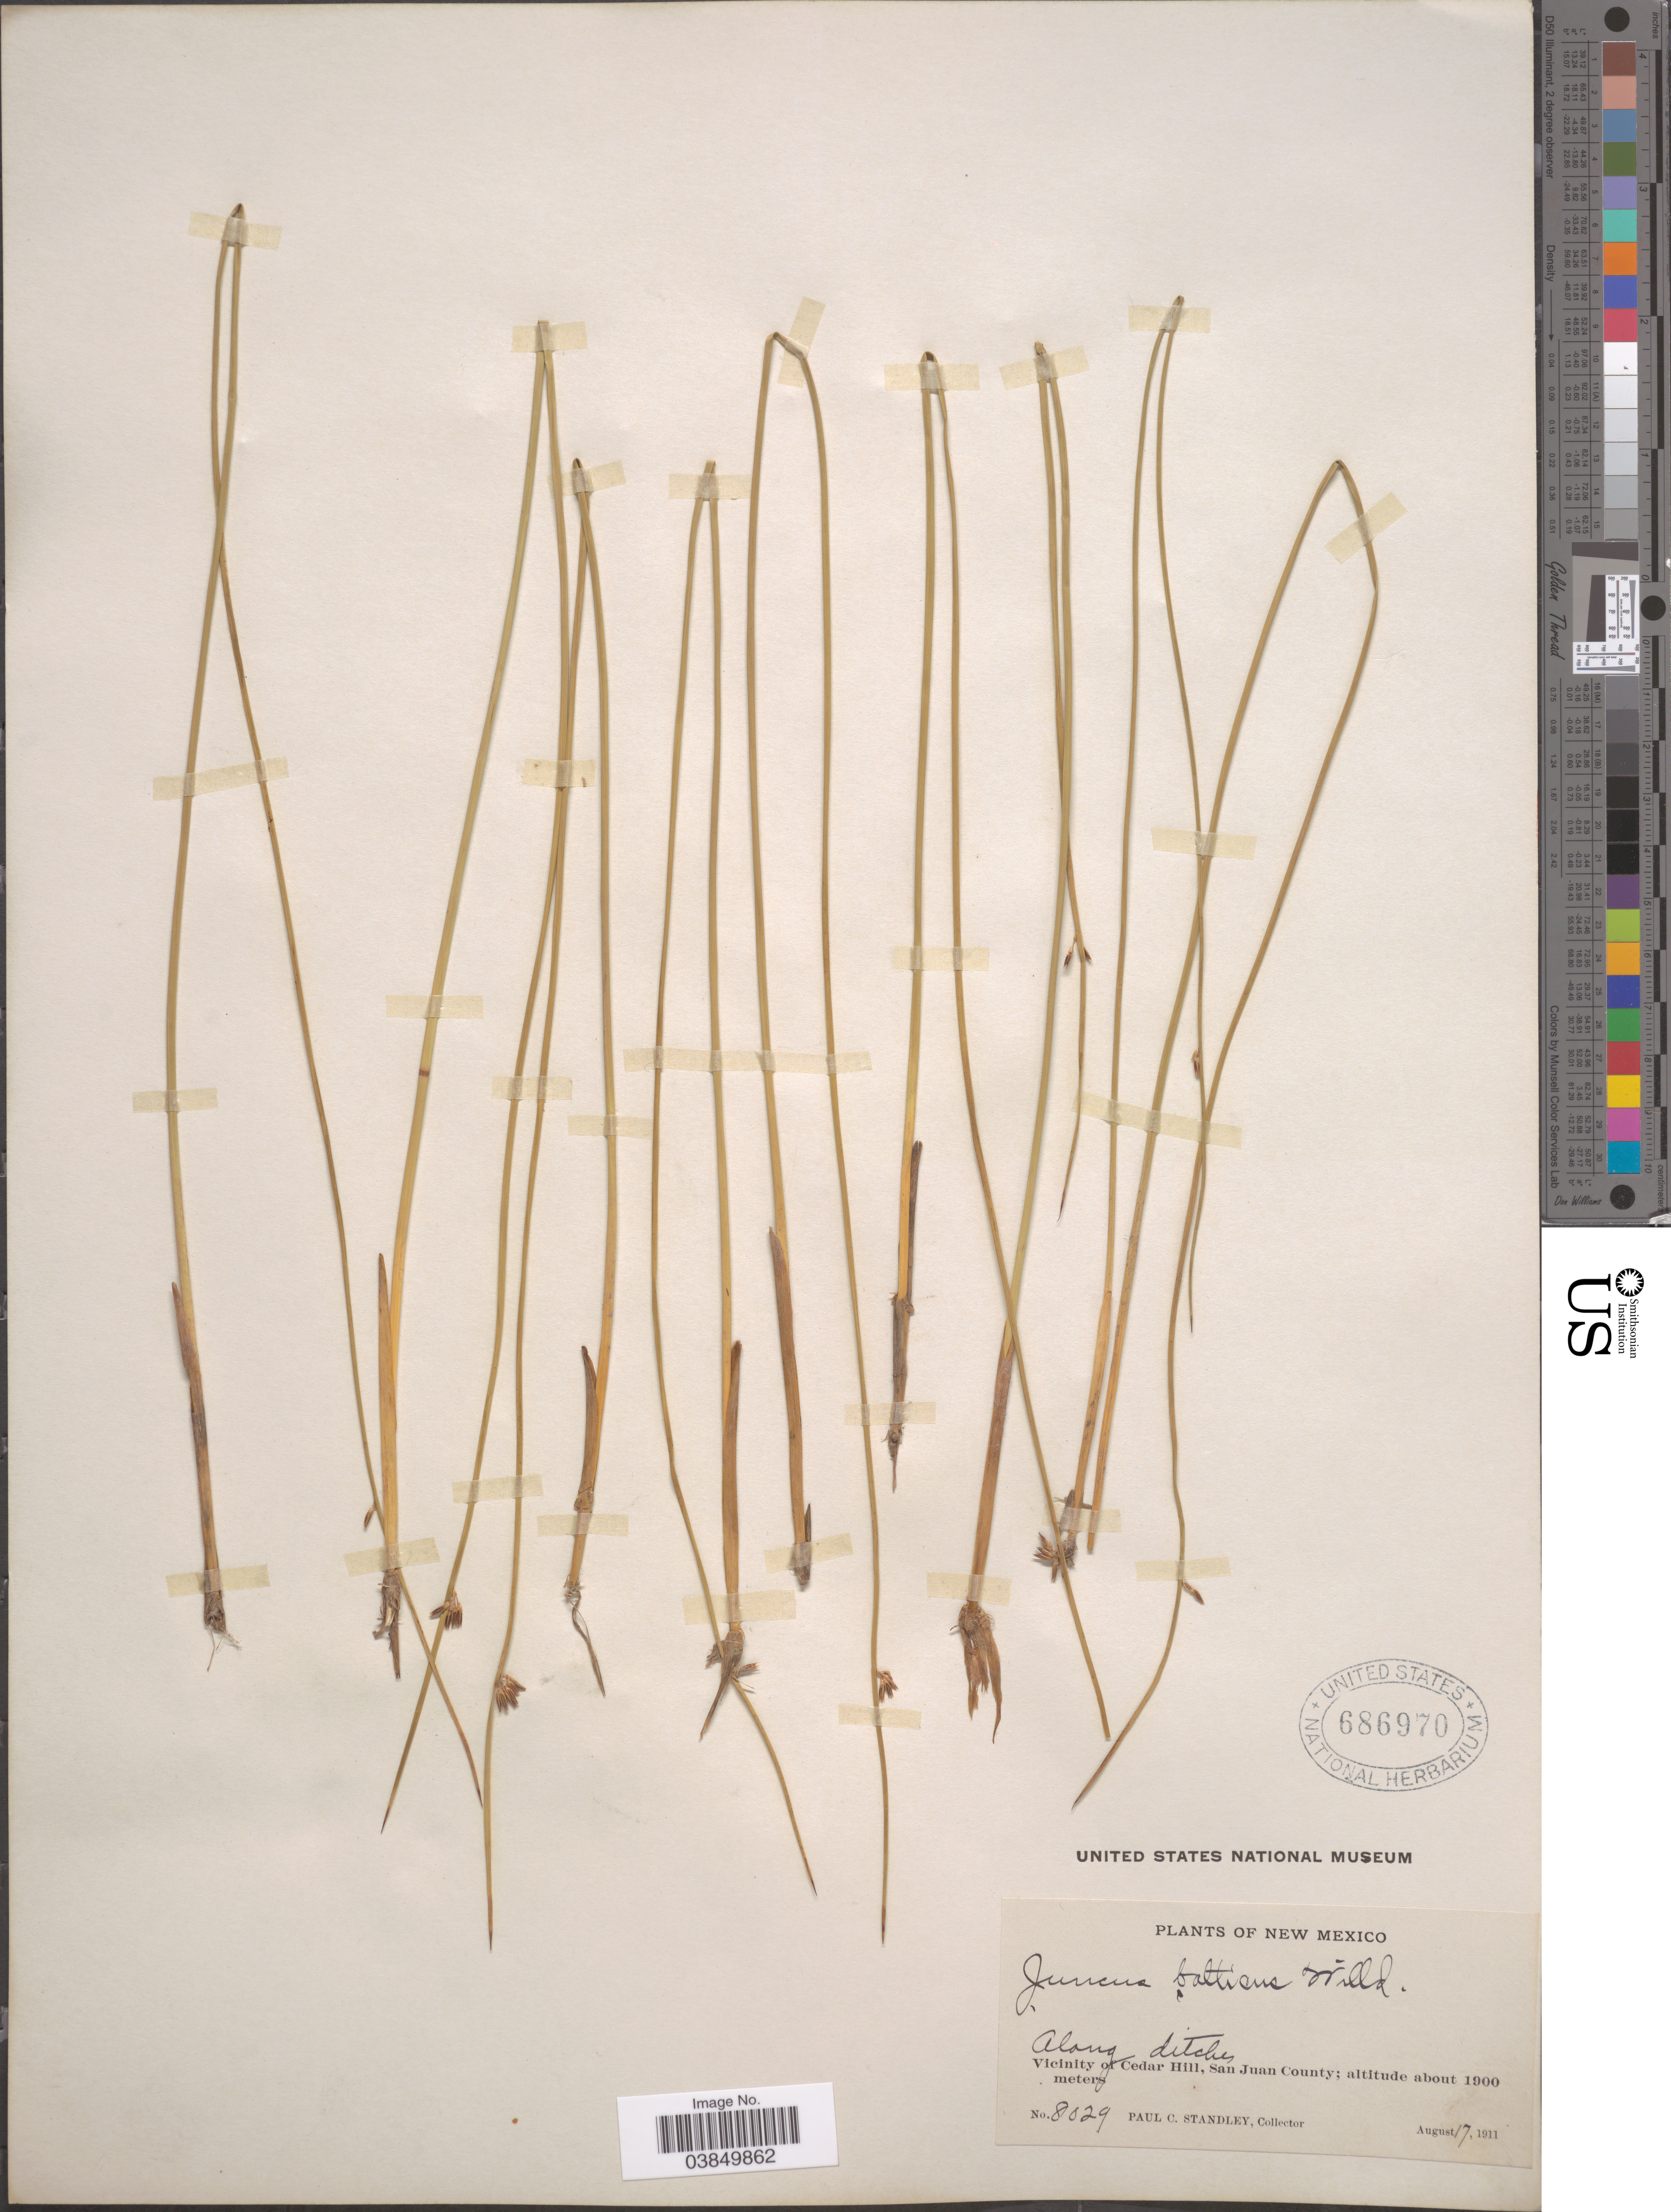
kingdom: Plantae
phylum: Tracheophyta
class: Liliopsida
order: Poales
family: Juncaceae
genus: Juncus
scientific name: Juncus balticus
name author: Willd.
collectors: P. C. Standley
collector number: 8029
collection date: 1911-08-17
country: United States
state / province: New Mexico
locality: Along ditches. Vicinity of Cedar Hill, San Juan County.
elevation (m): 1900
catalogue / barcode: US 686970